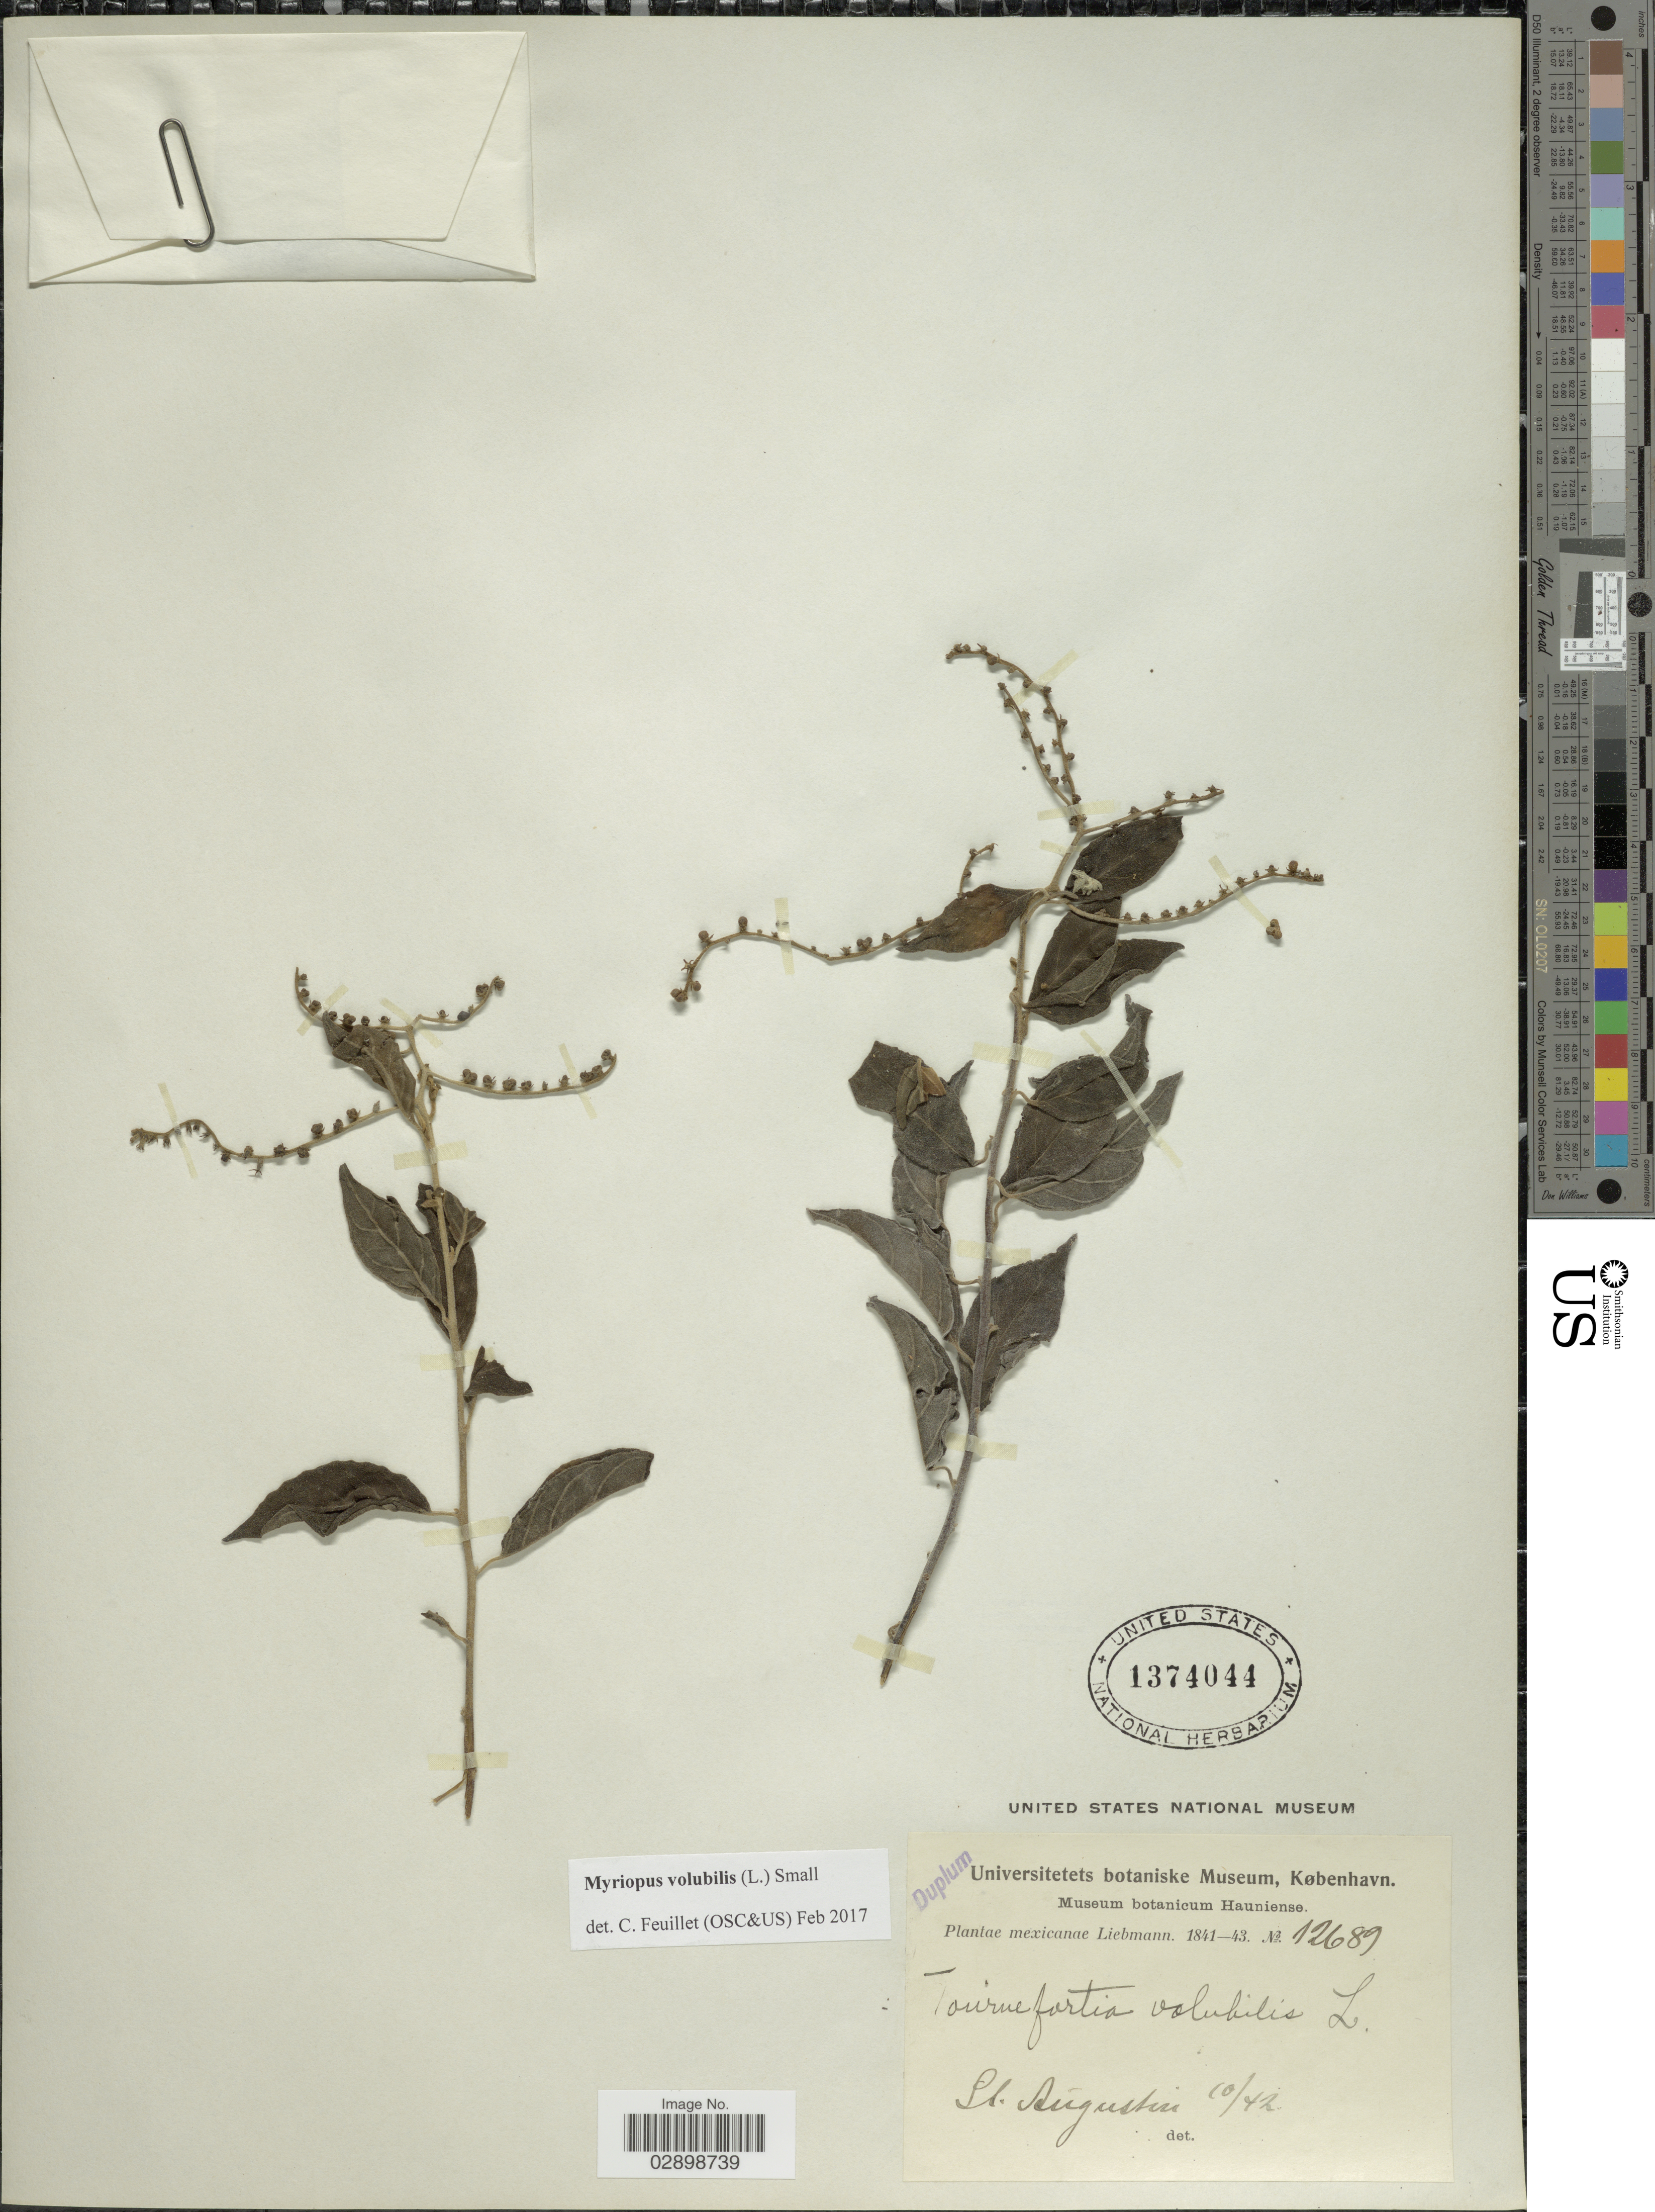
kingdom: Plantae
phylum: Tracheophyta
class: Magnoliopsida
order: Boraginales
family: Heliotropiaceae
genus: Myriopus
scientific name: Myriopus volubilis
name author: (L.) Small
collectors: Liebmann, --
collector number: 12689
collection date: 1842-10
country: Mexico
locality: Mexicanae. St. Augustin.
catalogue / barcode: US 1374044